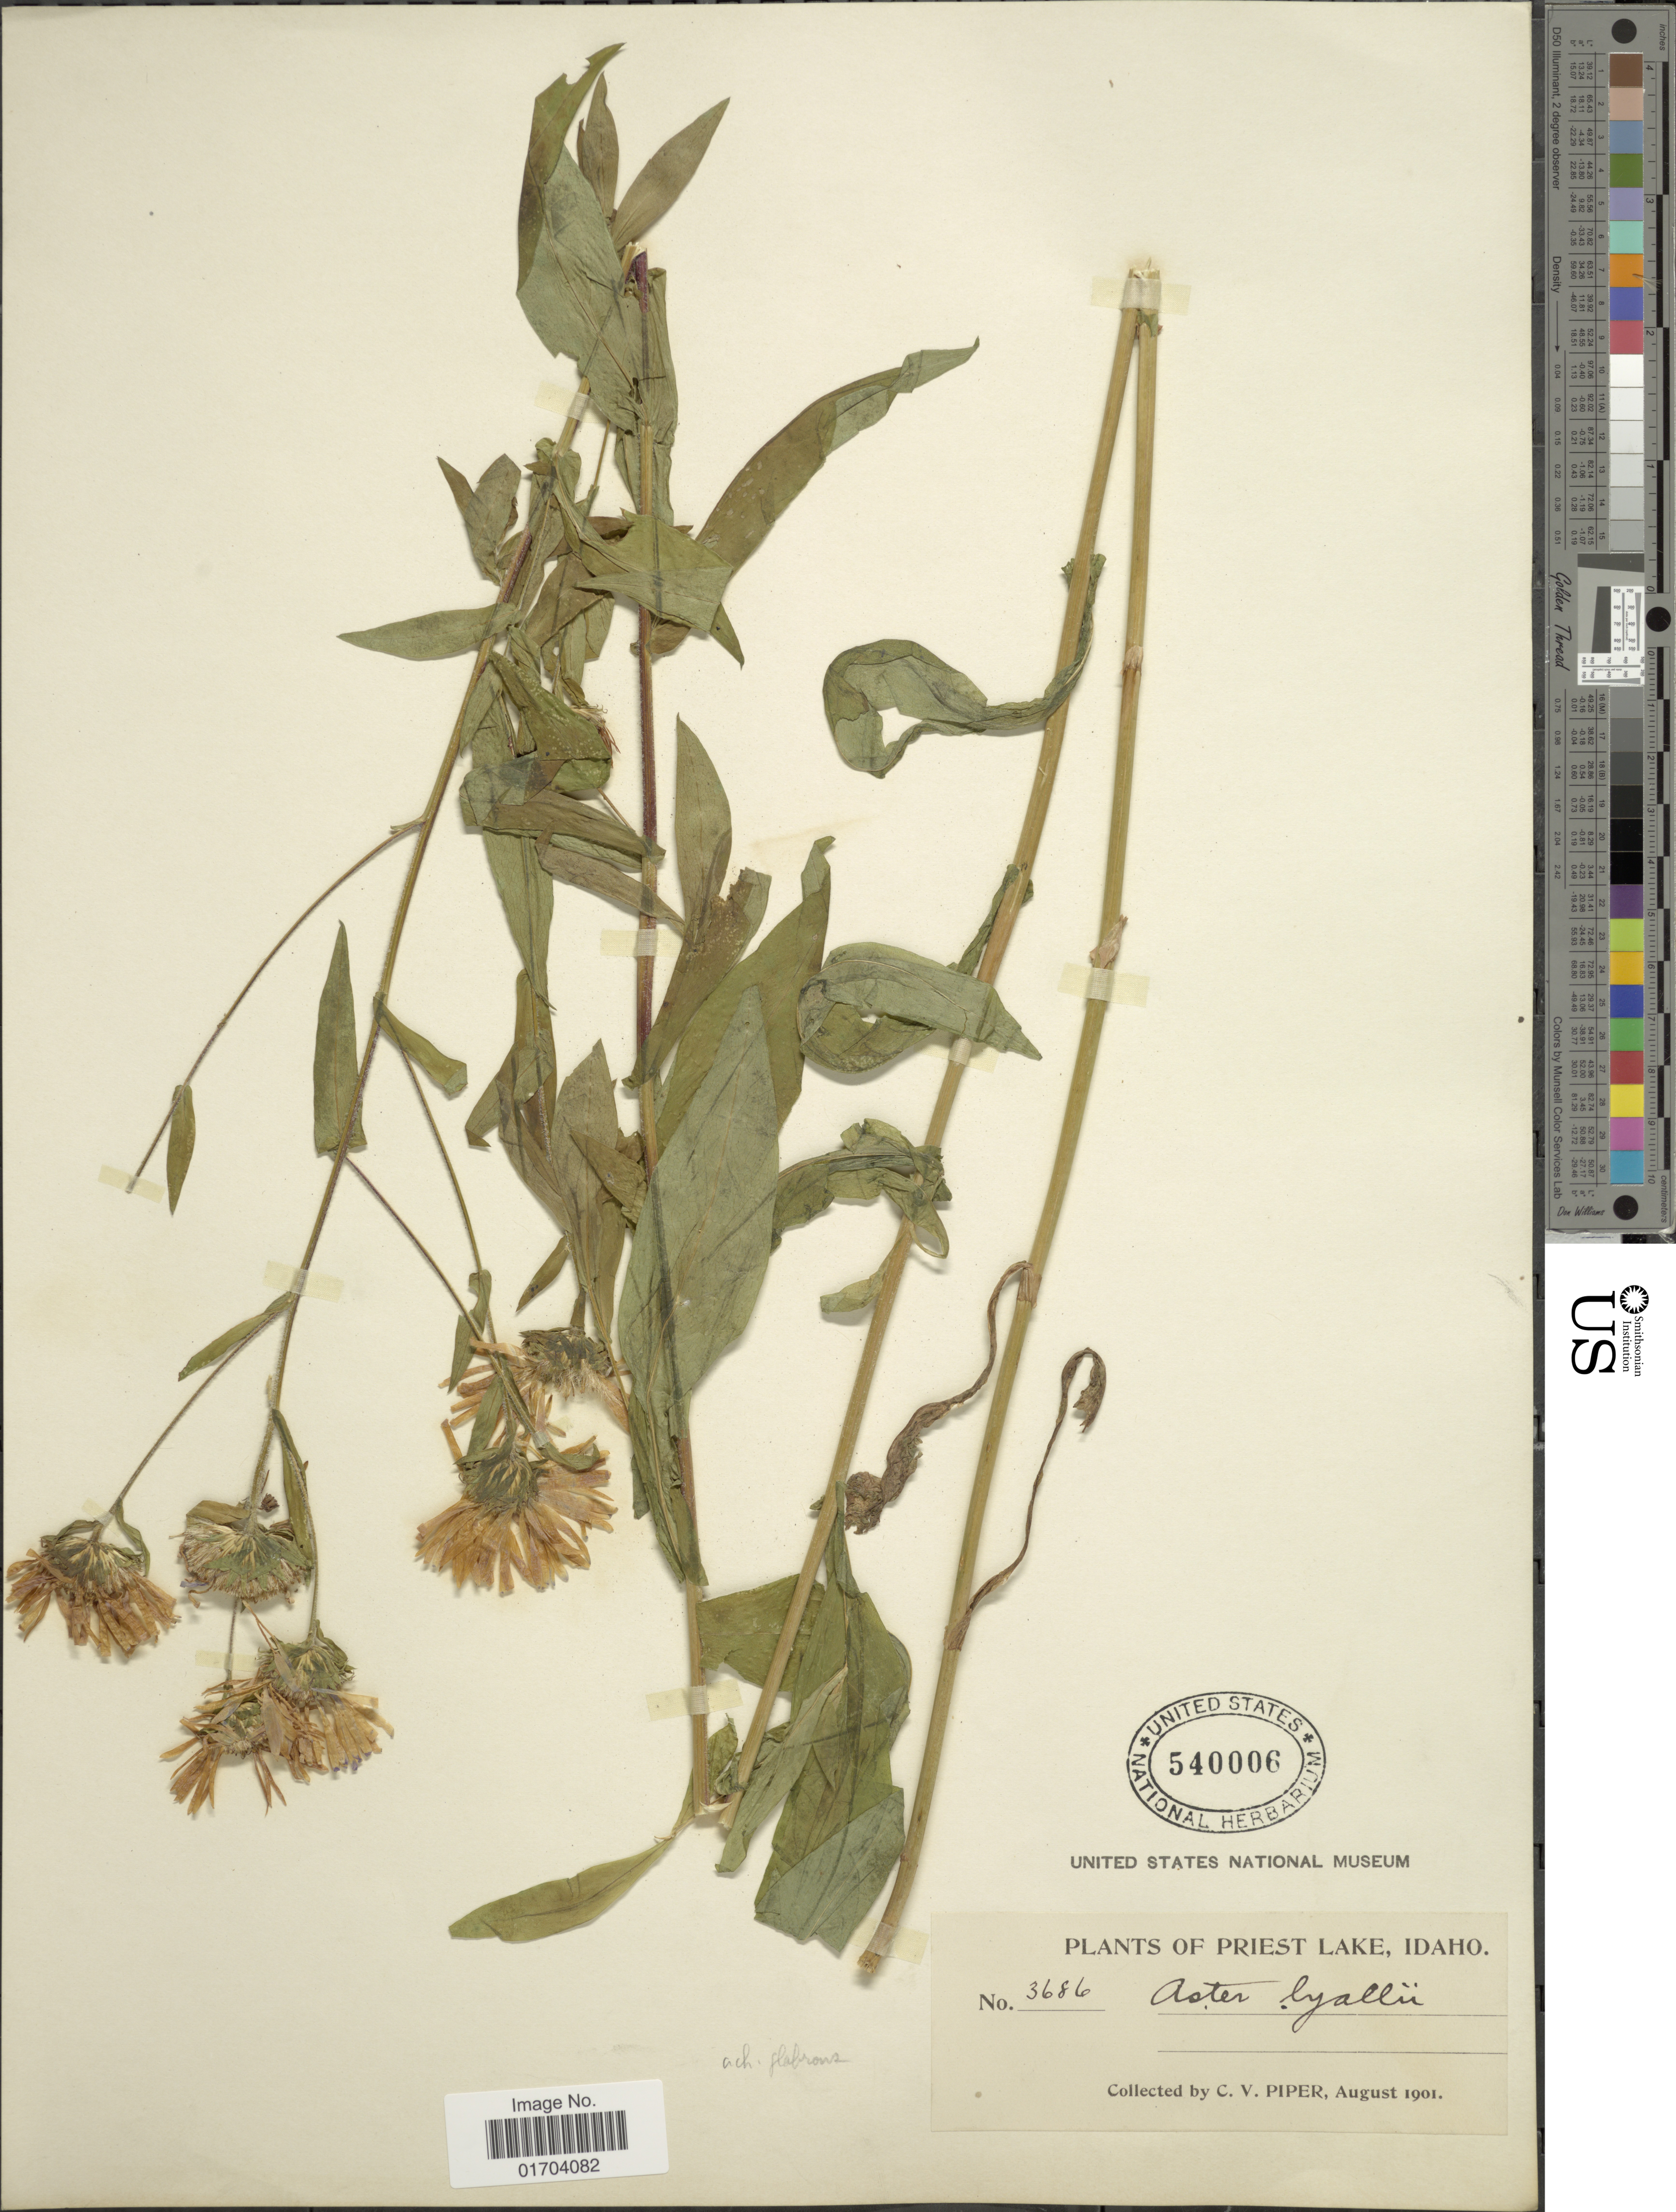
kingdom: Plantae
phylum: Tracheophyta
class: Magnoliopsida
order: Asterales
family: Asteraceae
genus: Symphyotrichum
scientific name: Symphyotrichum foliaceum var. cusickii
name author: (A. Gray) Lesica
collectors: C. V. Piper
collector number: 3686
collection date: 1901-08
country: United States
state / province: Idaho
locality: Priest Lake.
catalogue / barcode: US 540006